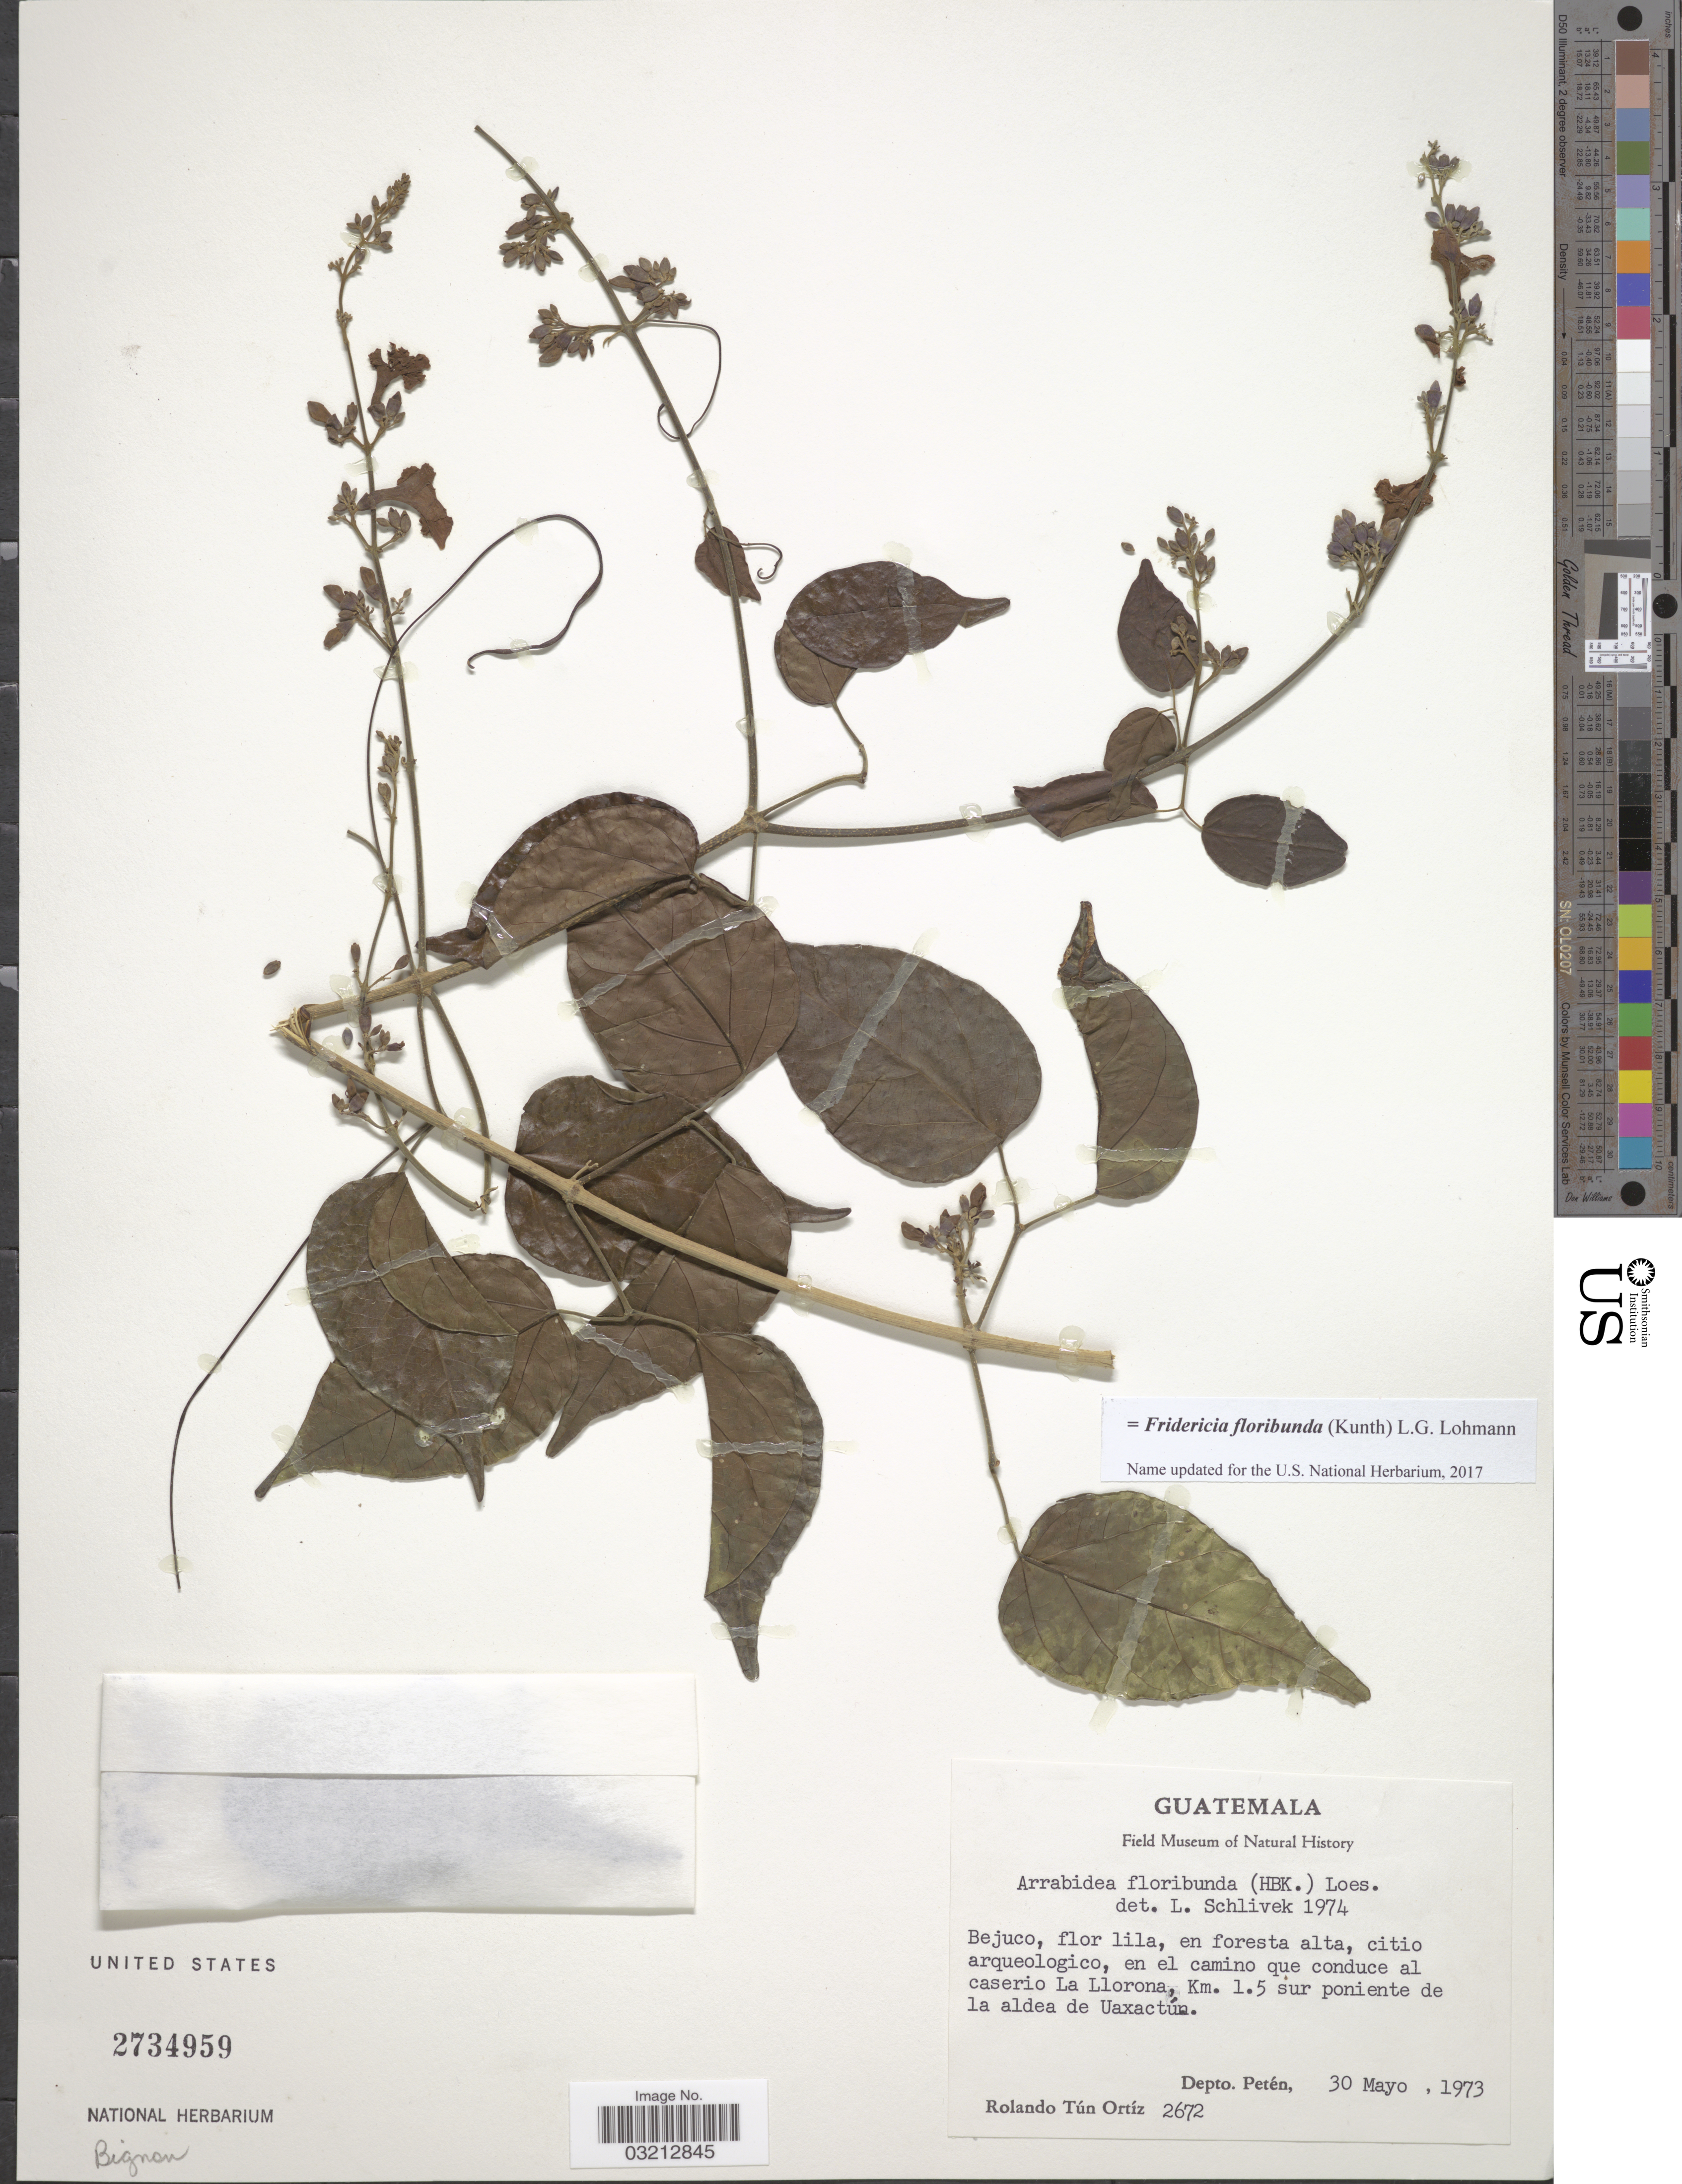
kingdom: Plantae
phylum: Tracheophyta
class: Magnoliopsida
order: Lamiales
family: Bignoniaceae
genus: Fridericia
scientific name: Fridericia floribunda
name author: (Kunth) L.G. Lohmann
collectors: R. Ortiz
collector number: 2672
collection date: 1973-05-30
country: Guatemala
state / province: El Petén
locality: En el camino que conduce al caserio La Llorona, Km. 1.5 sur poniente de la aldea de Uaxactún. Depto. Petén.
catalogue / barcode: US 2734959